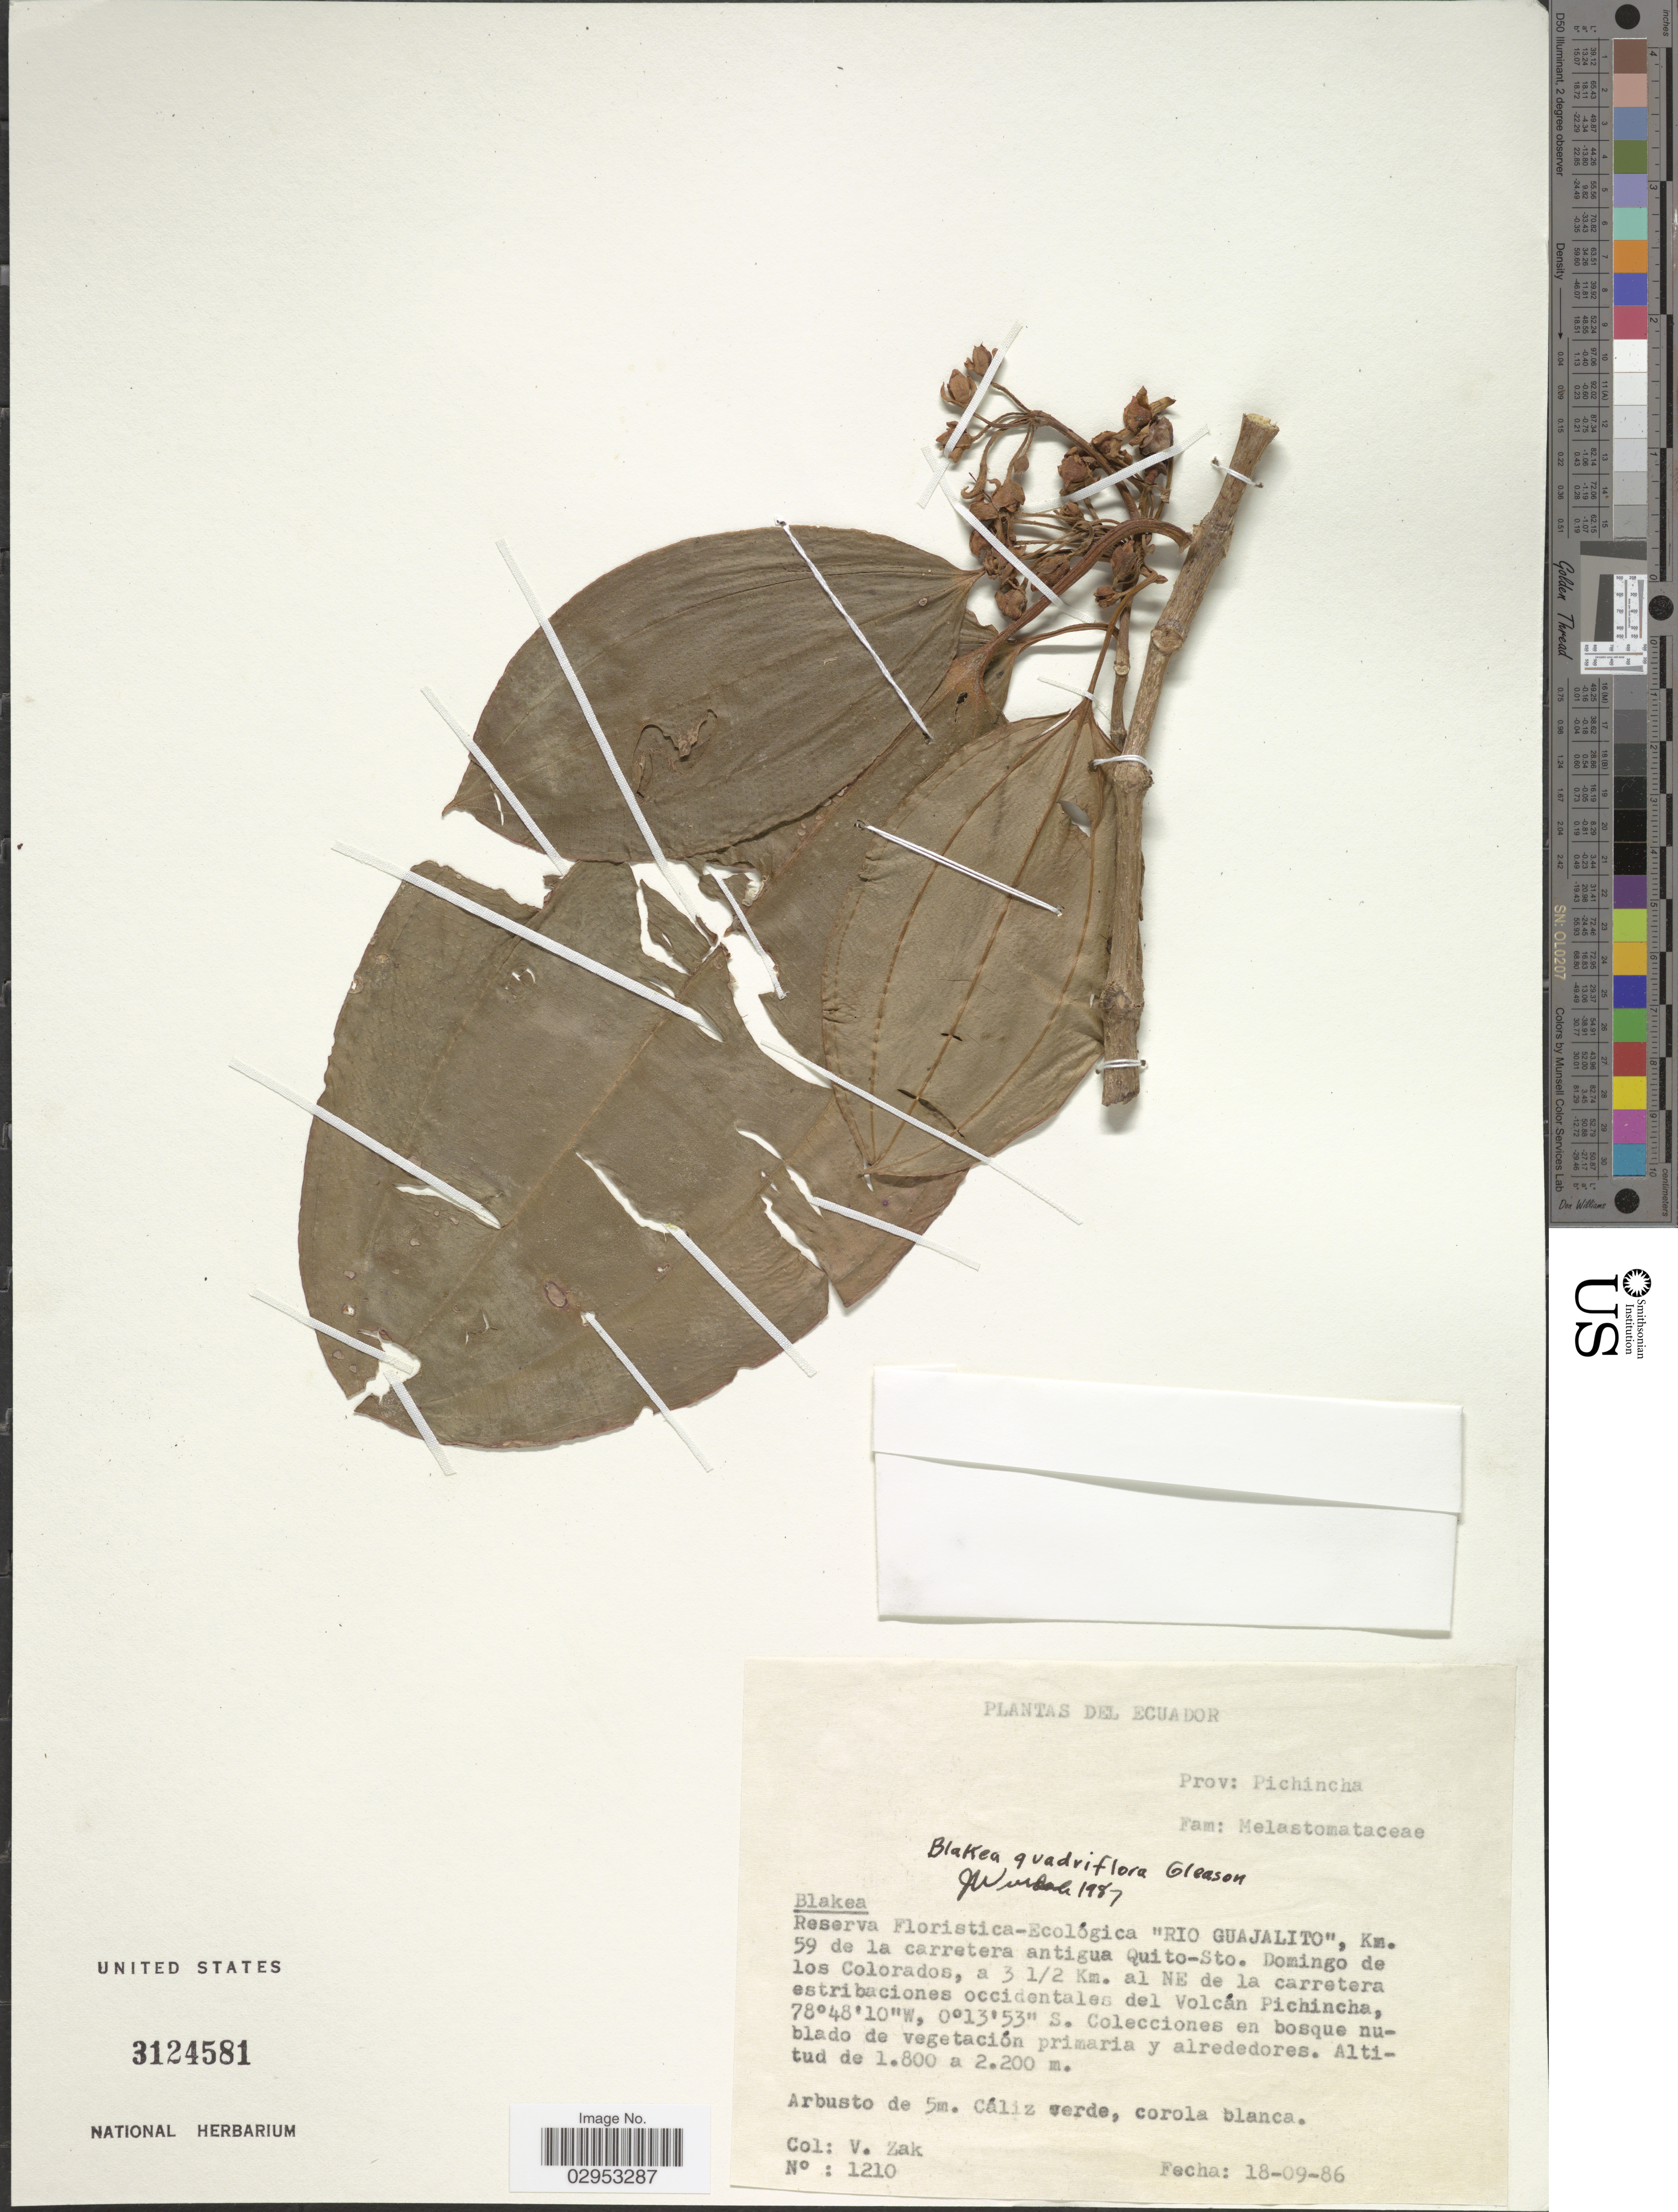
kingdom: Plantae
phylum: Tracheophyta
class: Magnoliopsida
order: Myrtales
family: Melastomataceae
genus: Blakea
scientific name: Blakea quadriflora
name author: Gleason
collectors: V. Zak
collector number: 1210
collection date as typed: Transcribed d/m/y: 18/9/86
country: Ecuador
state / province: Pichincha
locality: Reserva Floristica-Ecológica "Rio Guajalito", Km. 59 de la carretera antigua Quito-Sto. Domingo de los Colorados, a 3 ½ Km. al NE de la carretera estribaciones occidentales del Volcán Pichincha.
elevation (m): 1800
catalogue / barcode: US 3124581